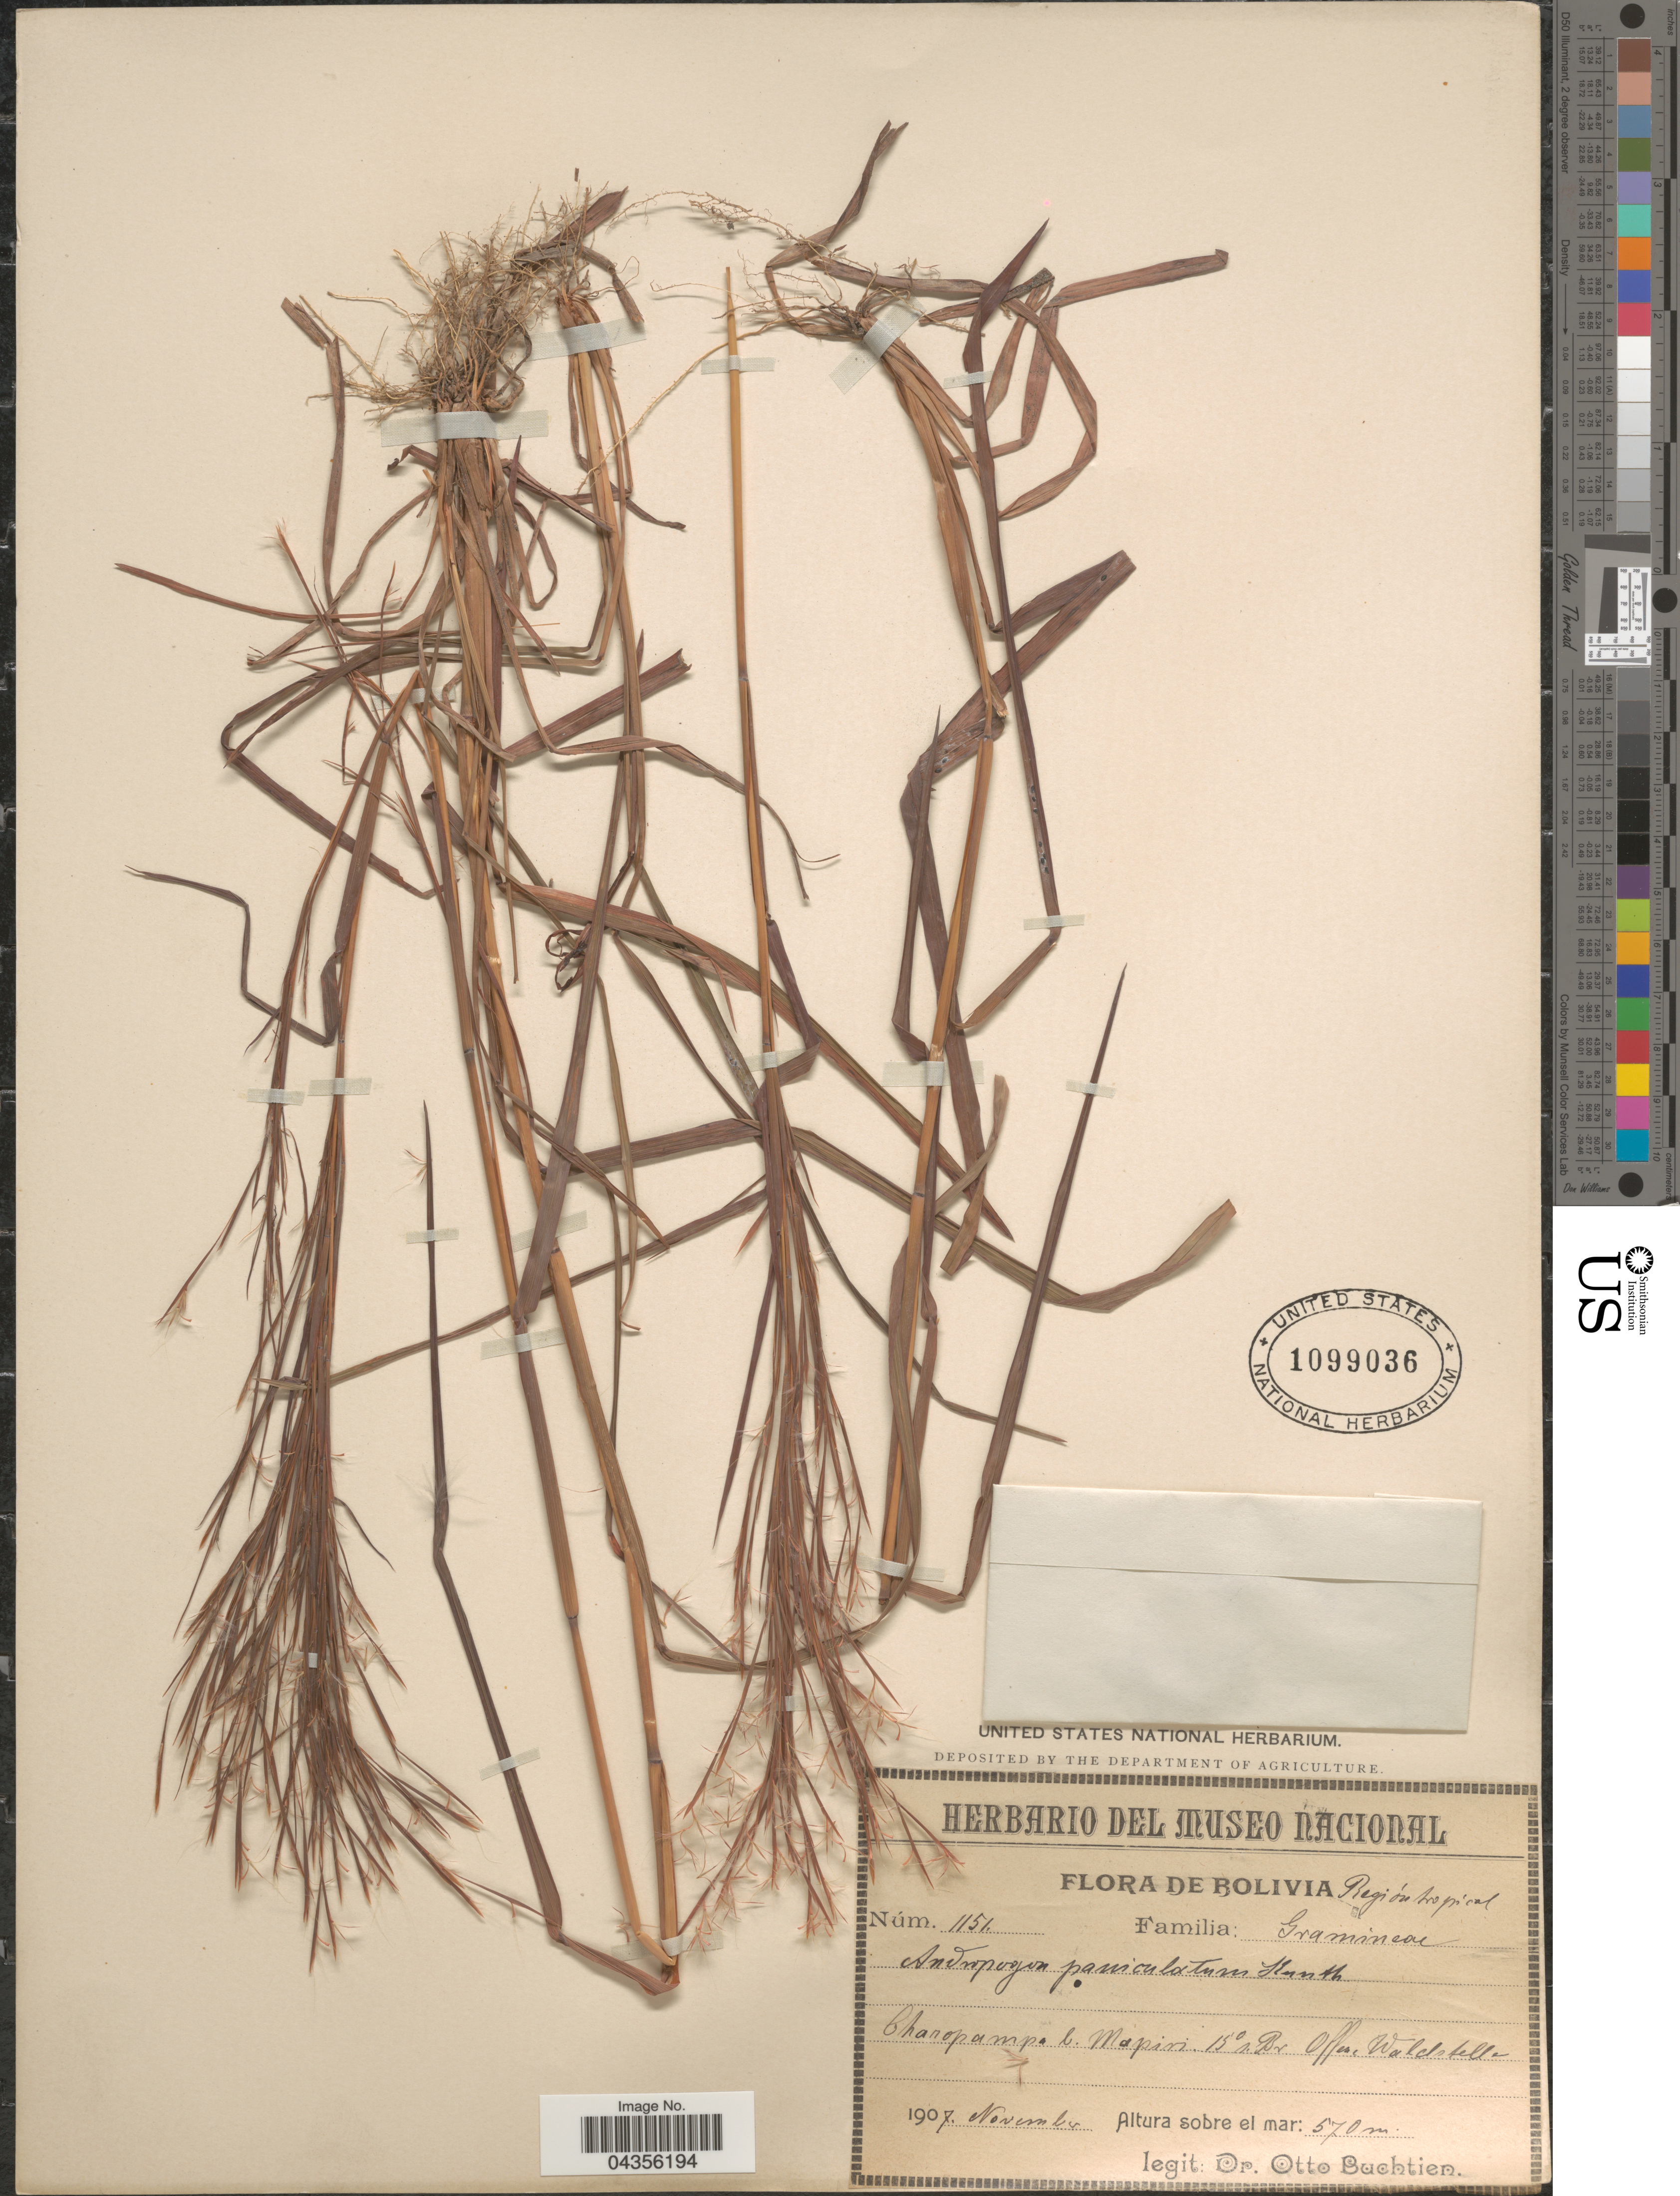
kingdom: Plantae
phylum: Tracheophyta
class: Liliopsida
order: Poales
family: Poaceae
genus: Schizachyrium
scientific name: Schizachyrium condensatum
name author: (Kunth) Nees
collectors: O. Buchtien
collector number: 1151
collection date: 1907-11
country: Bolivia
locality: Región tropical. Charopampa l. Mapiri 15° s. Br.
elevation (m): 570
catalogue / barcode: US 1099036